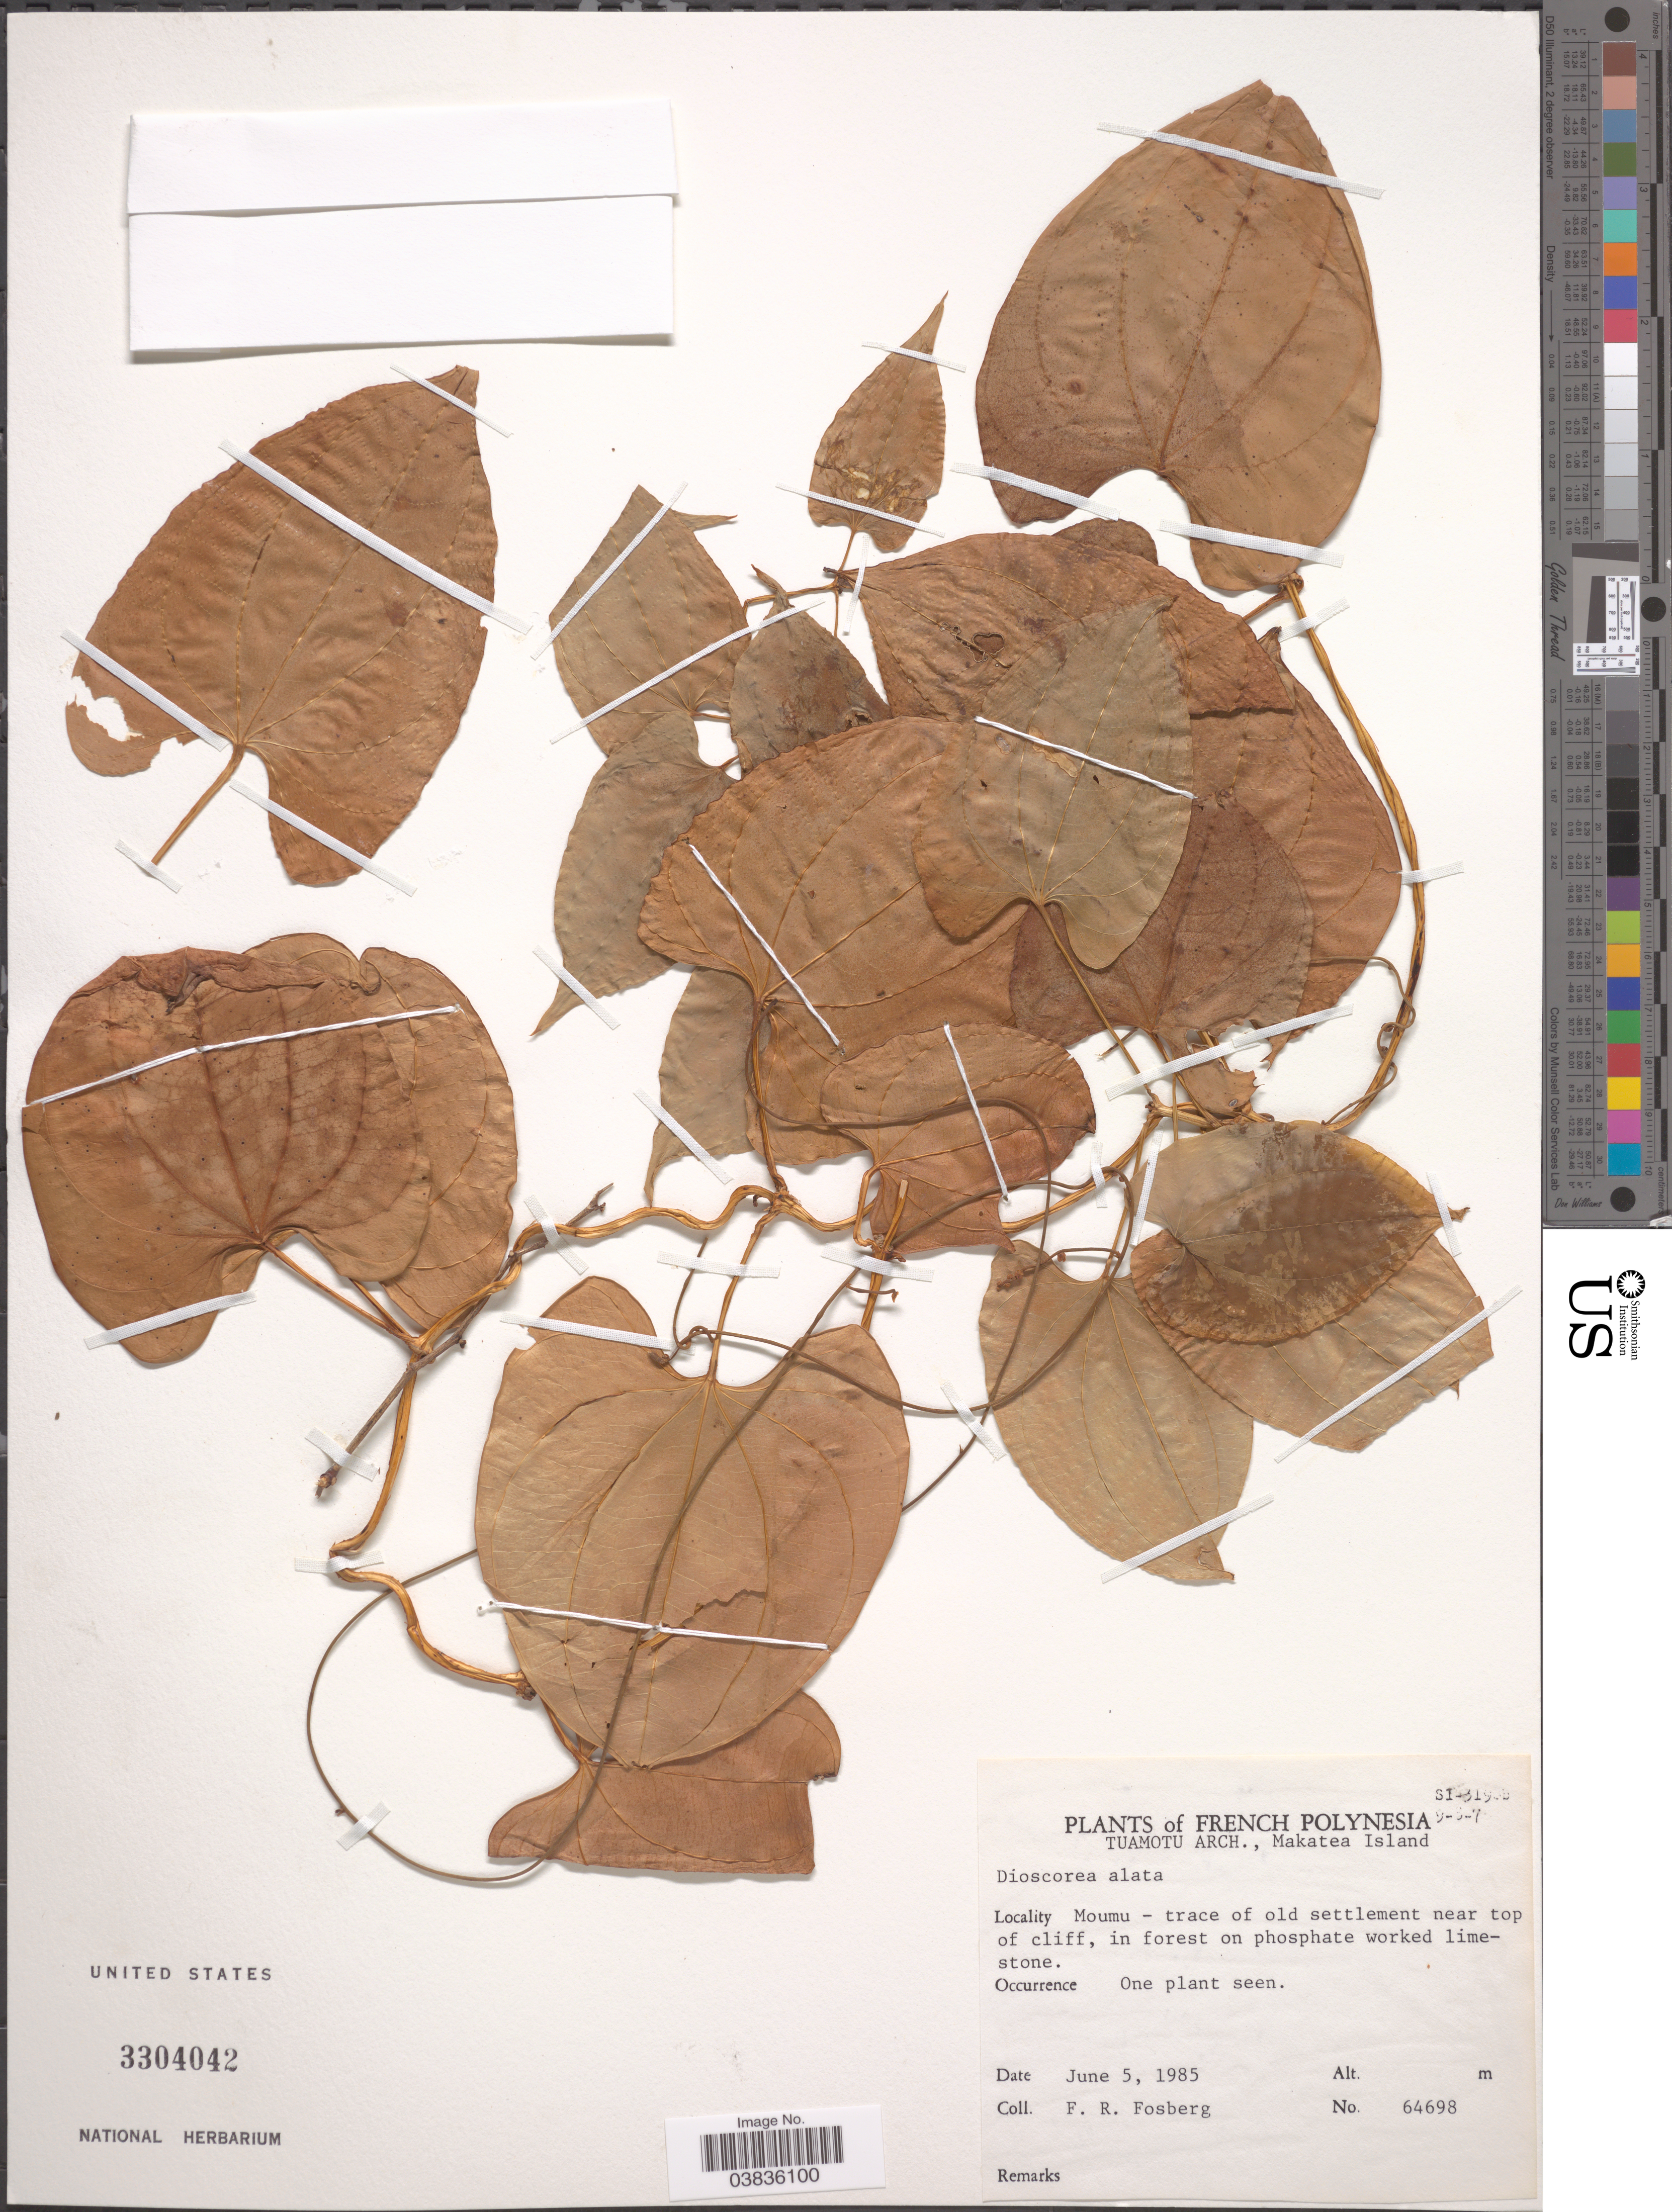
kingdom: Plantae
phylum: Tracheophyta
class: Liliopsida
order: Dioscoreales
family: Dioscoreaceae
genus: Dioscorea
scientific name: Dioscorea alata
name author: L.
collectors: F. R. Fosberg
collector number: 64698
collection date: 1985-06-05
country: French Polynesia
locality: Tuamotu Arch., Makatea Island. Moumu.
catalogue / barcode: US 3304042